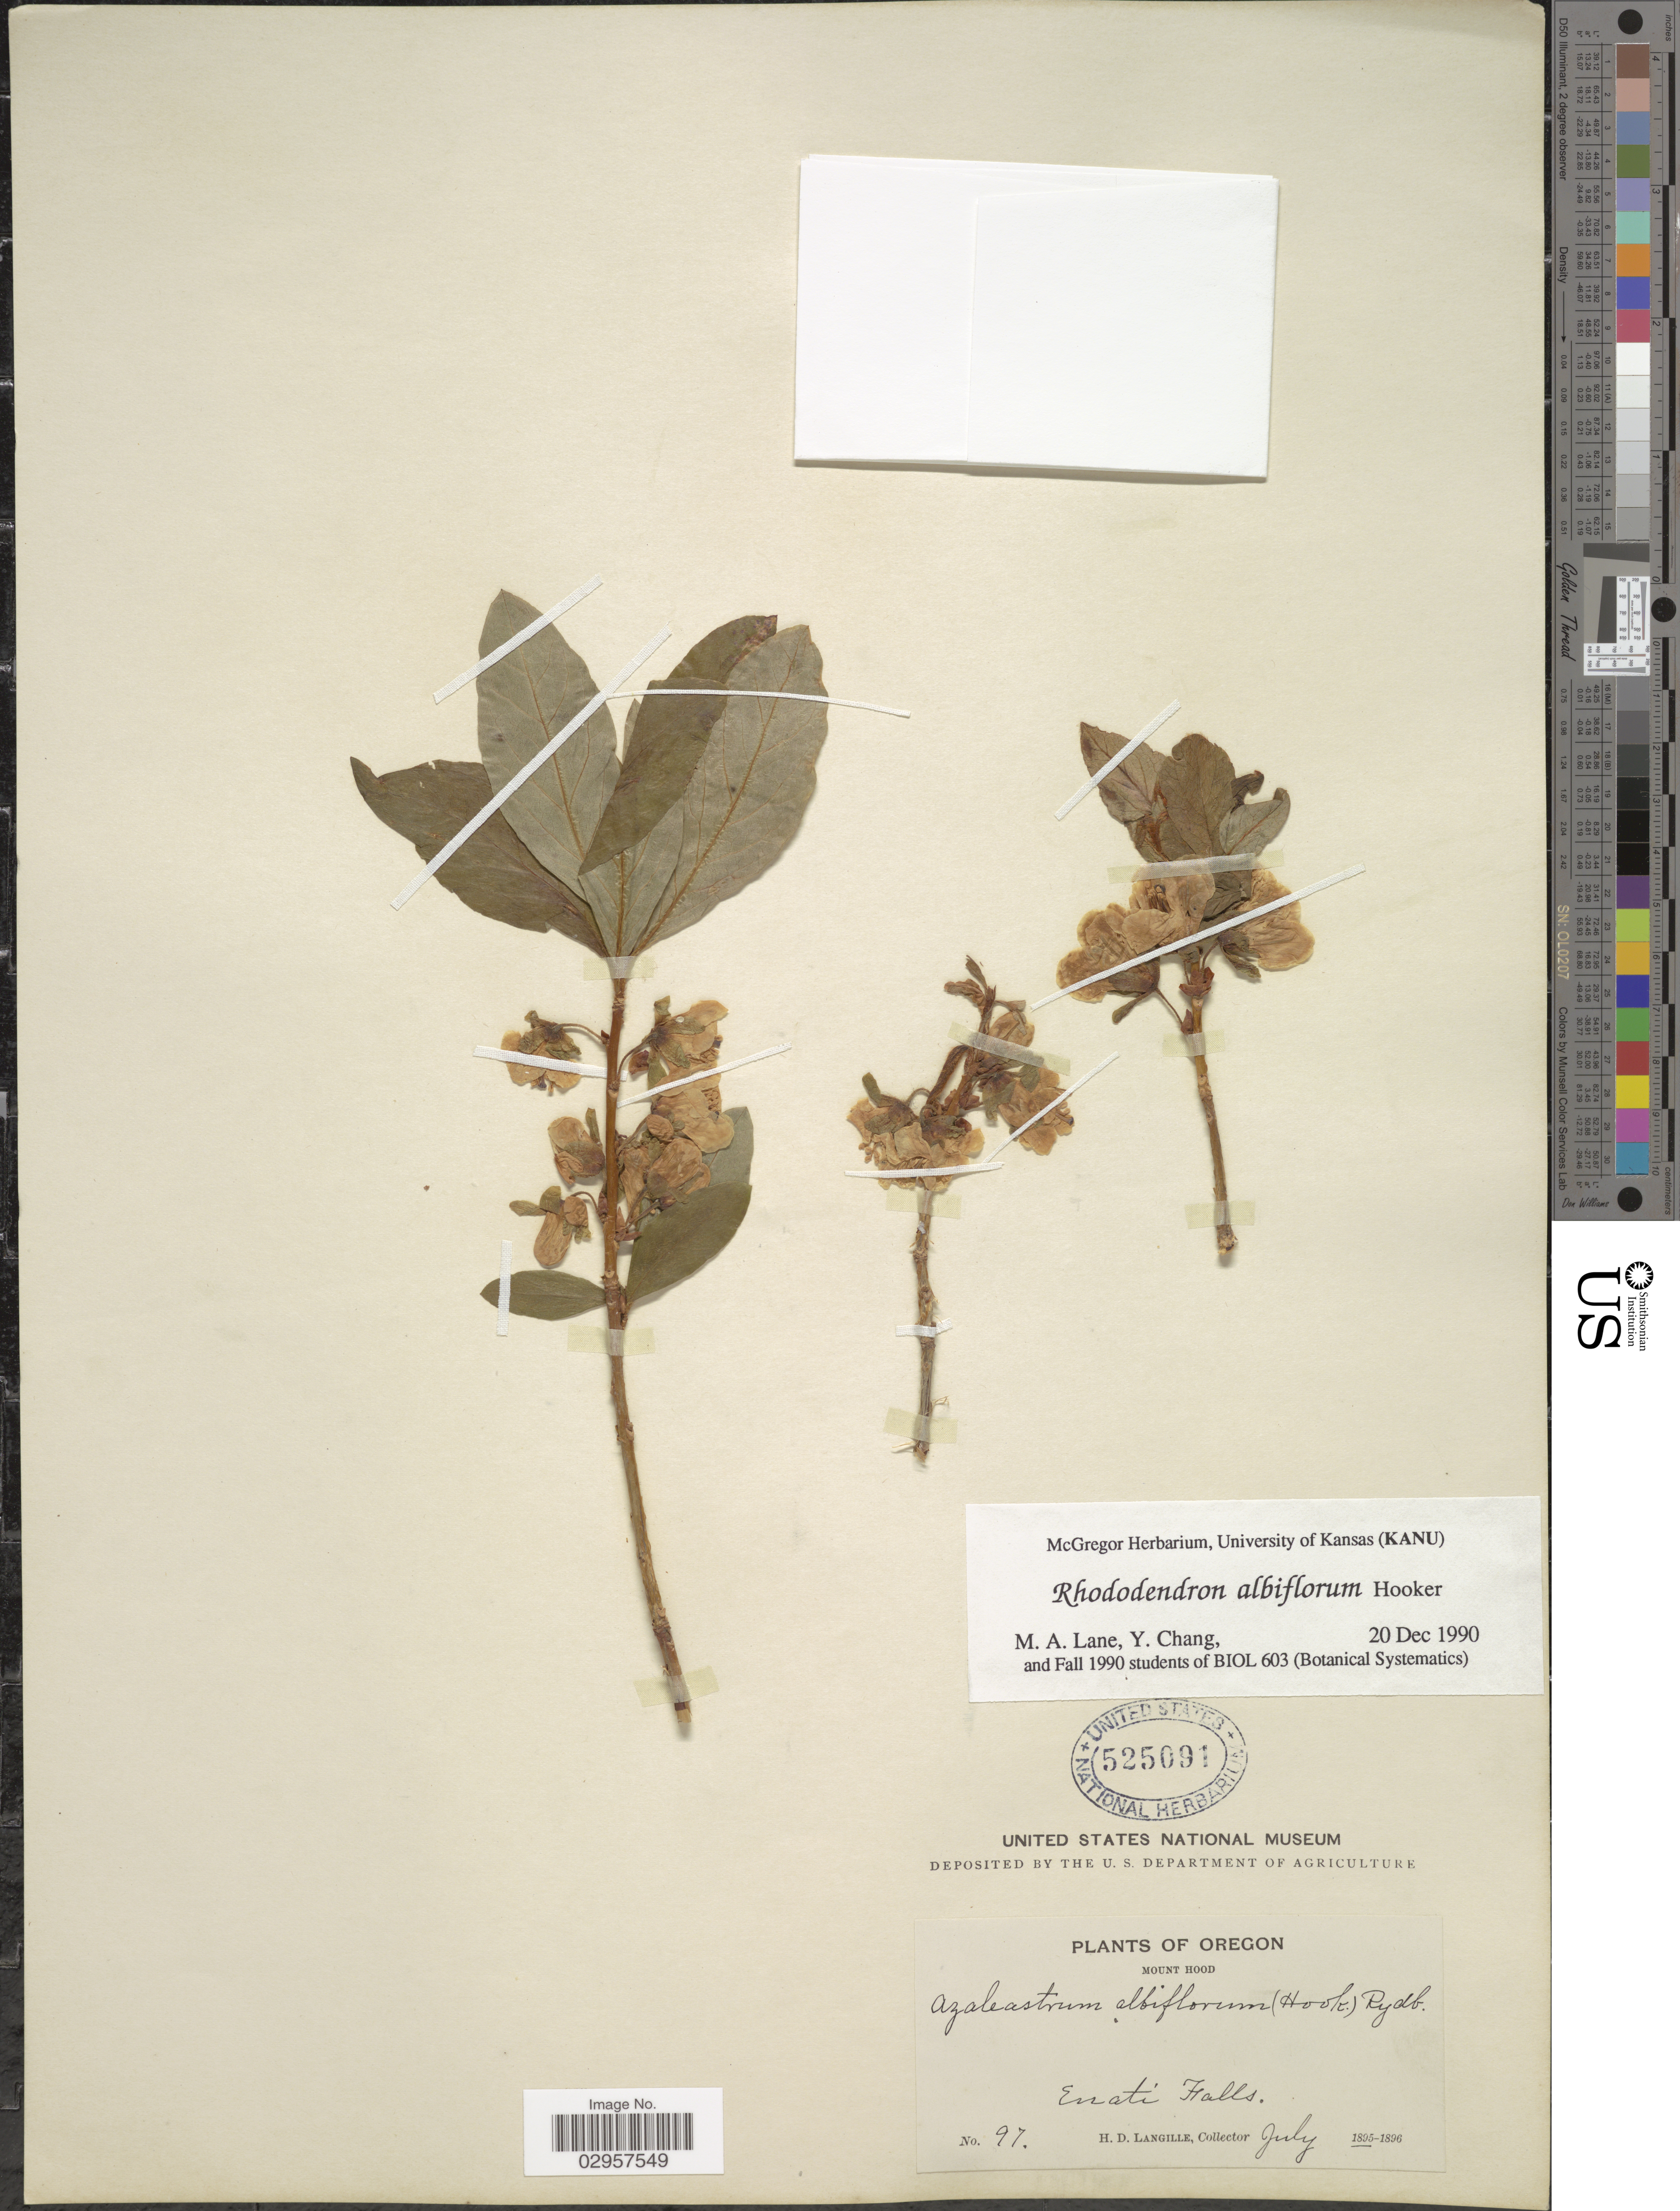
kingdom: Plantae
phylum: Tracheophyta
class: Magnoliopsida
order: Ericales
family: Ericaceae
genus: Rhododendron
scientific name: Rhododendron albiflorum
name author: Hook.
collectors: H. Langille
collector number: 97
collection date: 1895-07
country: United States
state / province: Oregon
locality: Mount Hood. Enati Falls.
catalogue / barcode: US 525091